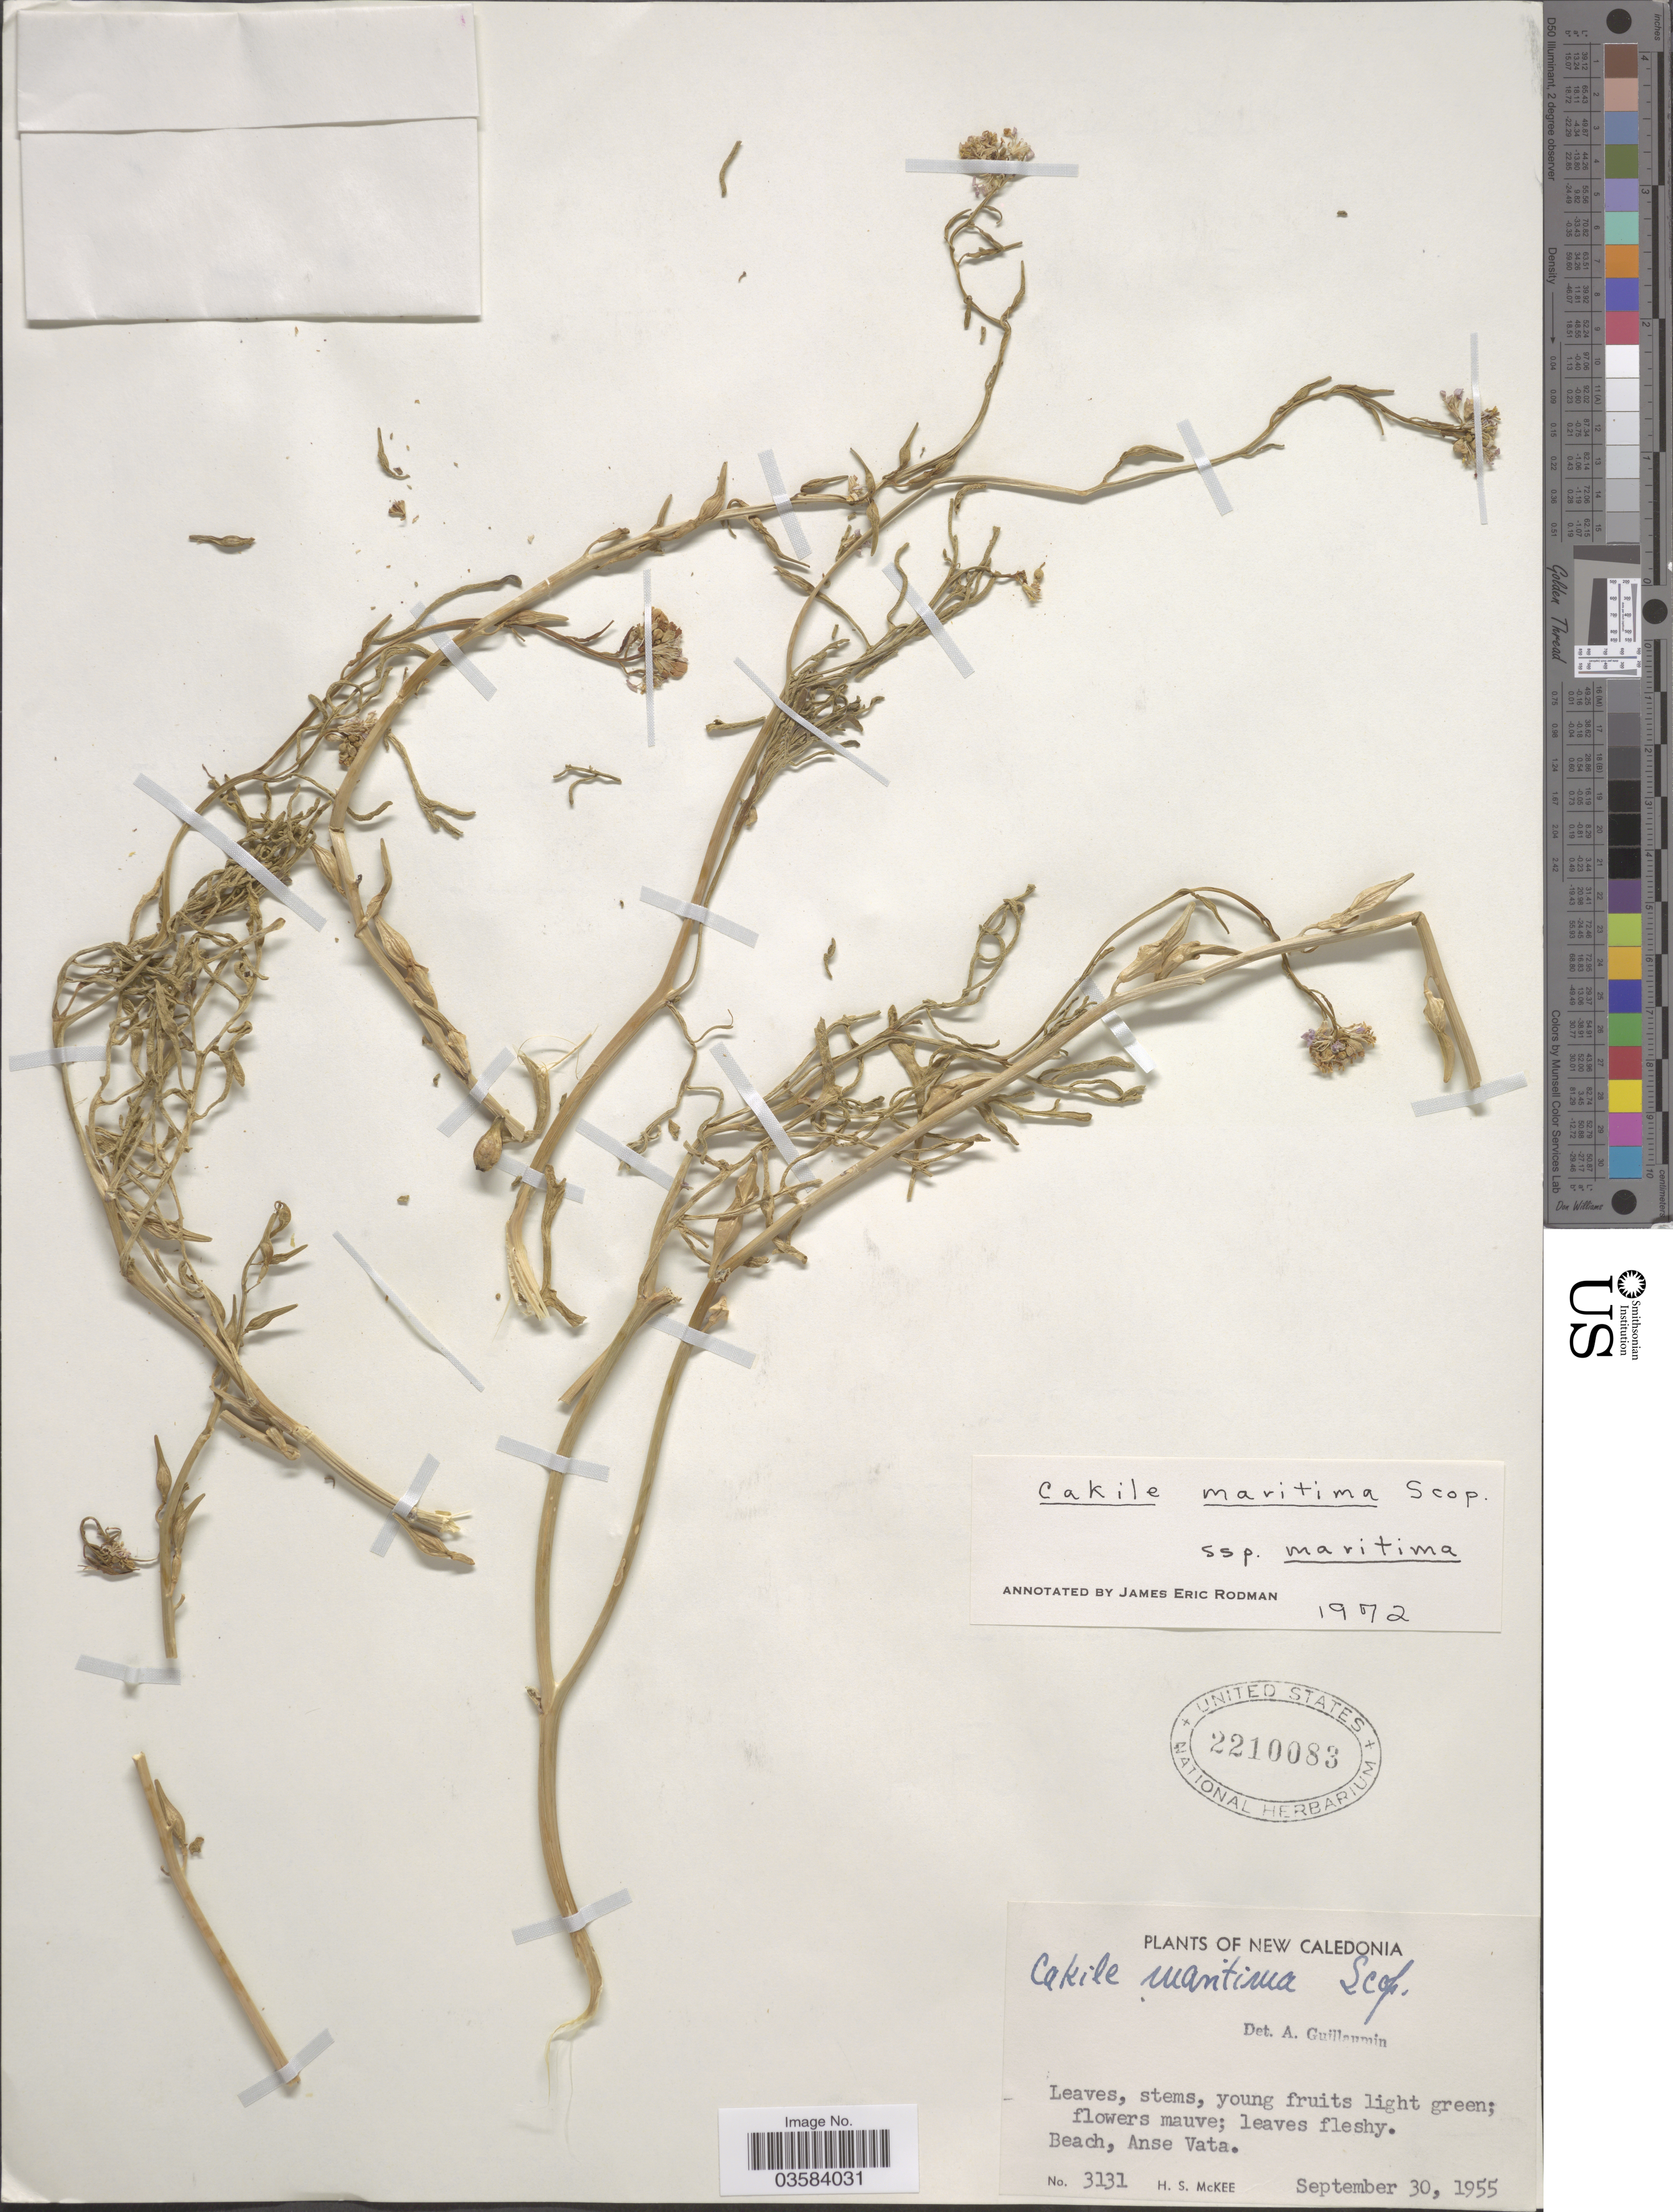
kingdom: Plantae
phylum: Tracheophyta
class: Magnoliopsida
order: Brassicales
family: Brassicaceae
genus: Cakile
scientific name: Cakile maritima subsp. maritima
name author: Scop.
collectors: H. S. McKee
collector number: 3131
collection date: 1955-09-30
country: New Caledonia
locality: Beach, Anse Vata.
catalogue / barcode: US 2210083